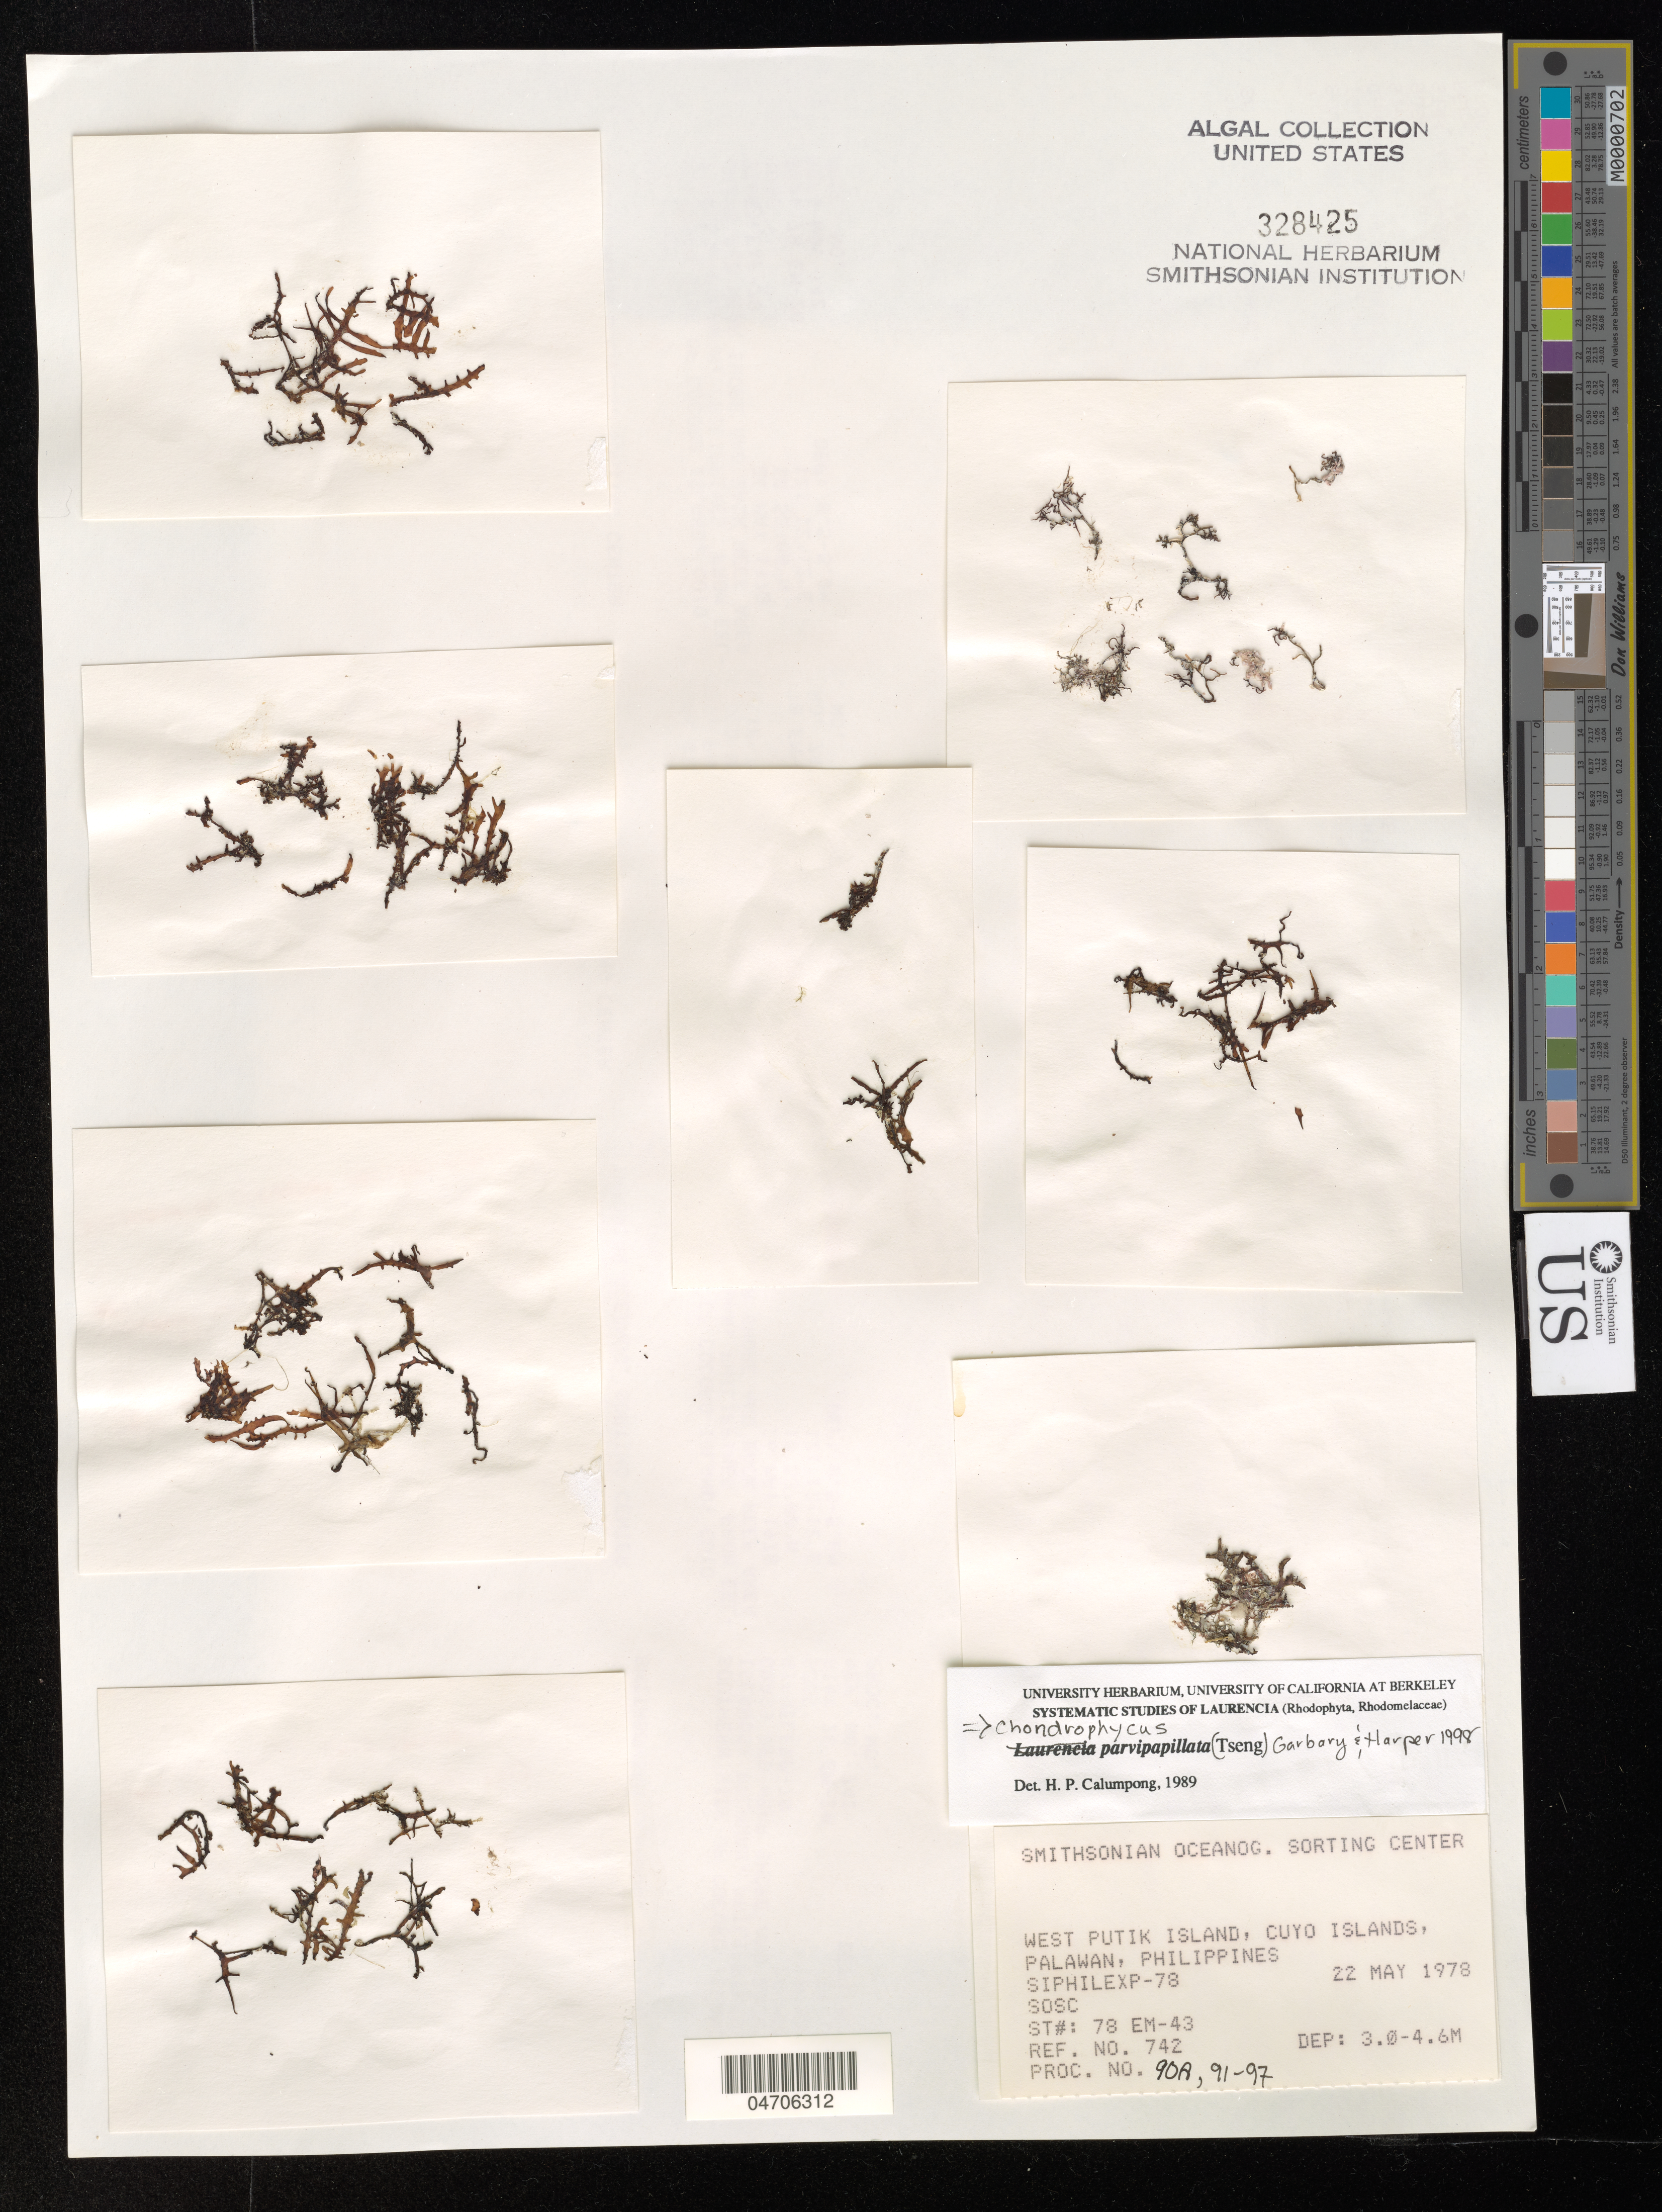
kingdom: Plantae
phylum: Rhodophyta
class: Florideophyceae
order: Ceramiales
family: Rhodomelaceae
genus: Chondrophycus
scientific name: Chondrophycus parvipapillatus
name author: (C.K. Tseng) Garbary & J.T. Harper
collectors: Smithsonian Oceanographic Sorting Center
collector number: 742?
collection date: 1978-05-22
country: Philippines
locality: West Putik Island, Cuyo Islands, Palawan.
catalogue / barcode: US 328425